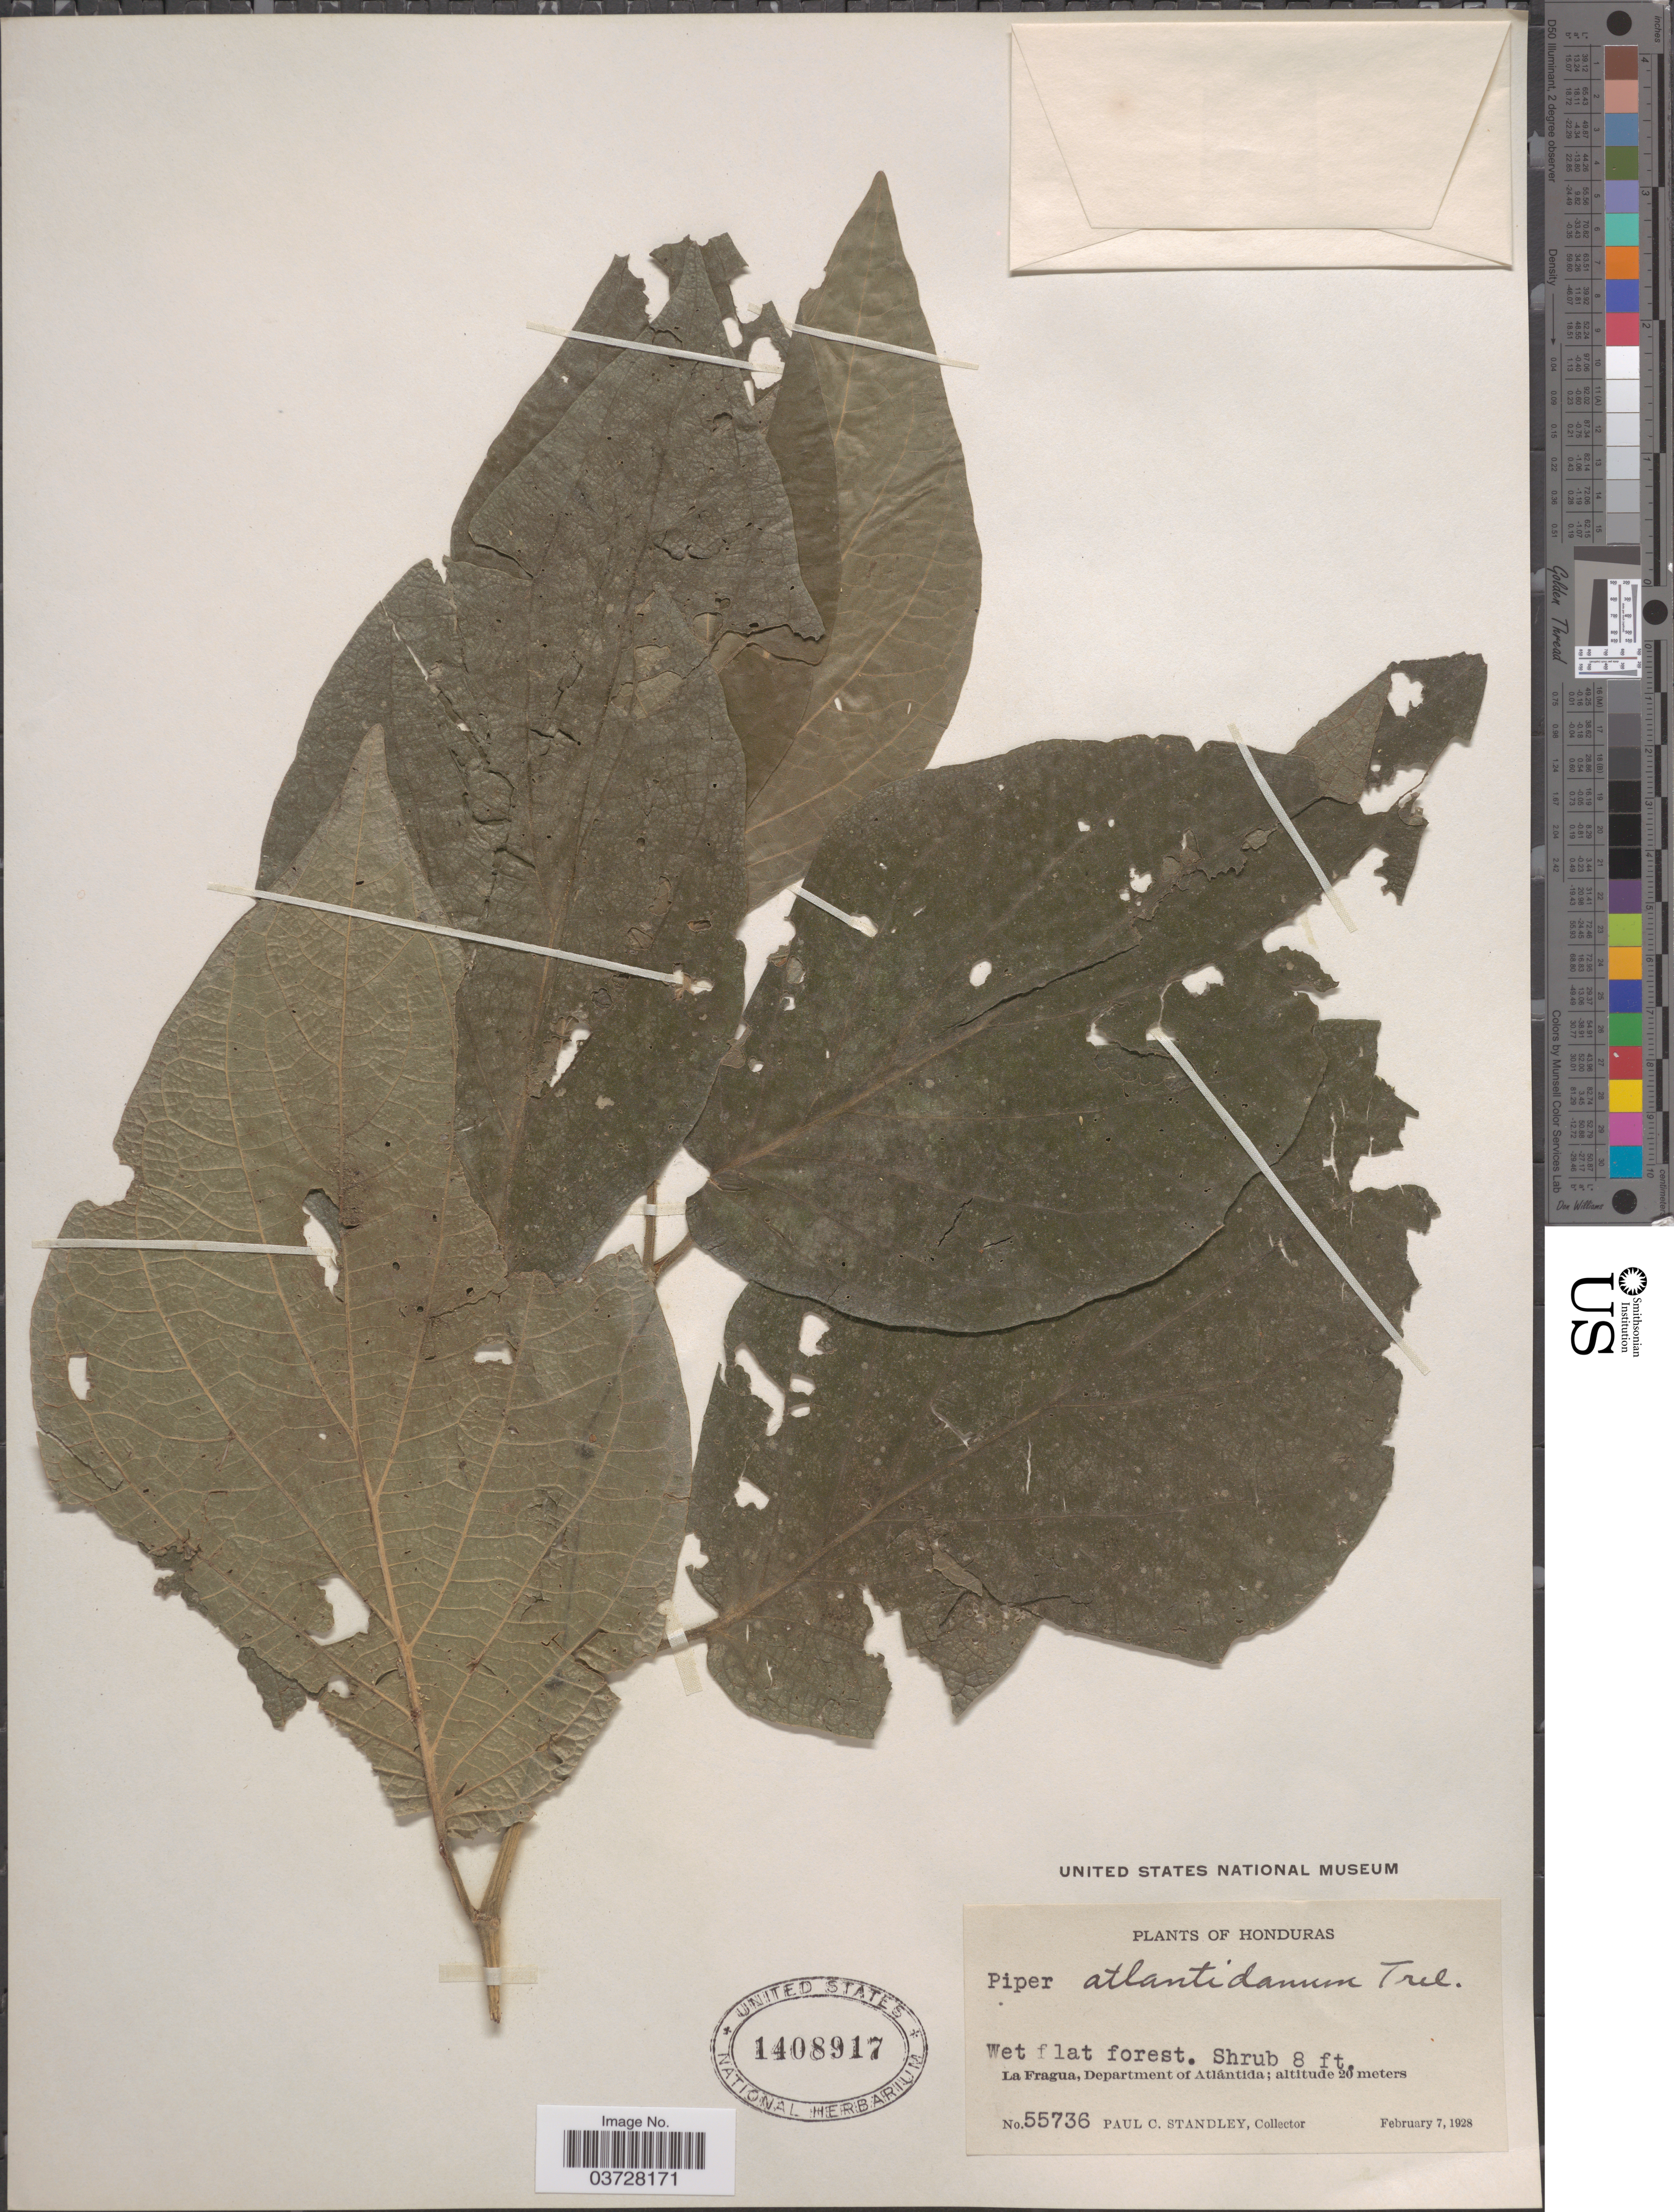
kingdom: Plantae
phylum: Tracheophyta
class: Magnoliopsida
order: Piperales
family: Piperaceae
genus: Piper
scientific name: Piper atlantidanum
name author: Trel.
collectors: P. C. Standley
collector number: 55736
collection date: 1928-02-07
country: Honduras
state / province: Atlantida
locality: La Fragua, Department of Atlántida.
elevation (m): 20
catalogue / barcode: US 1408917